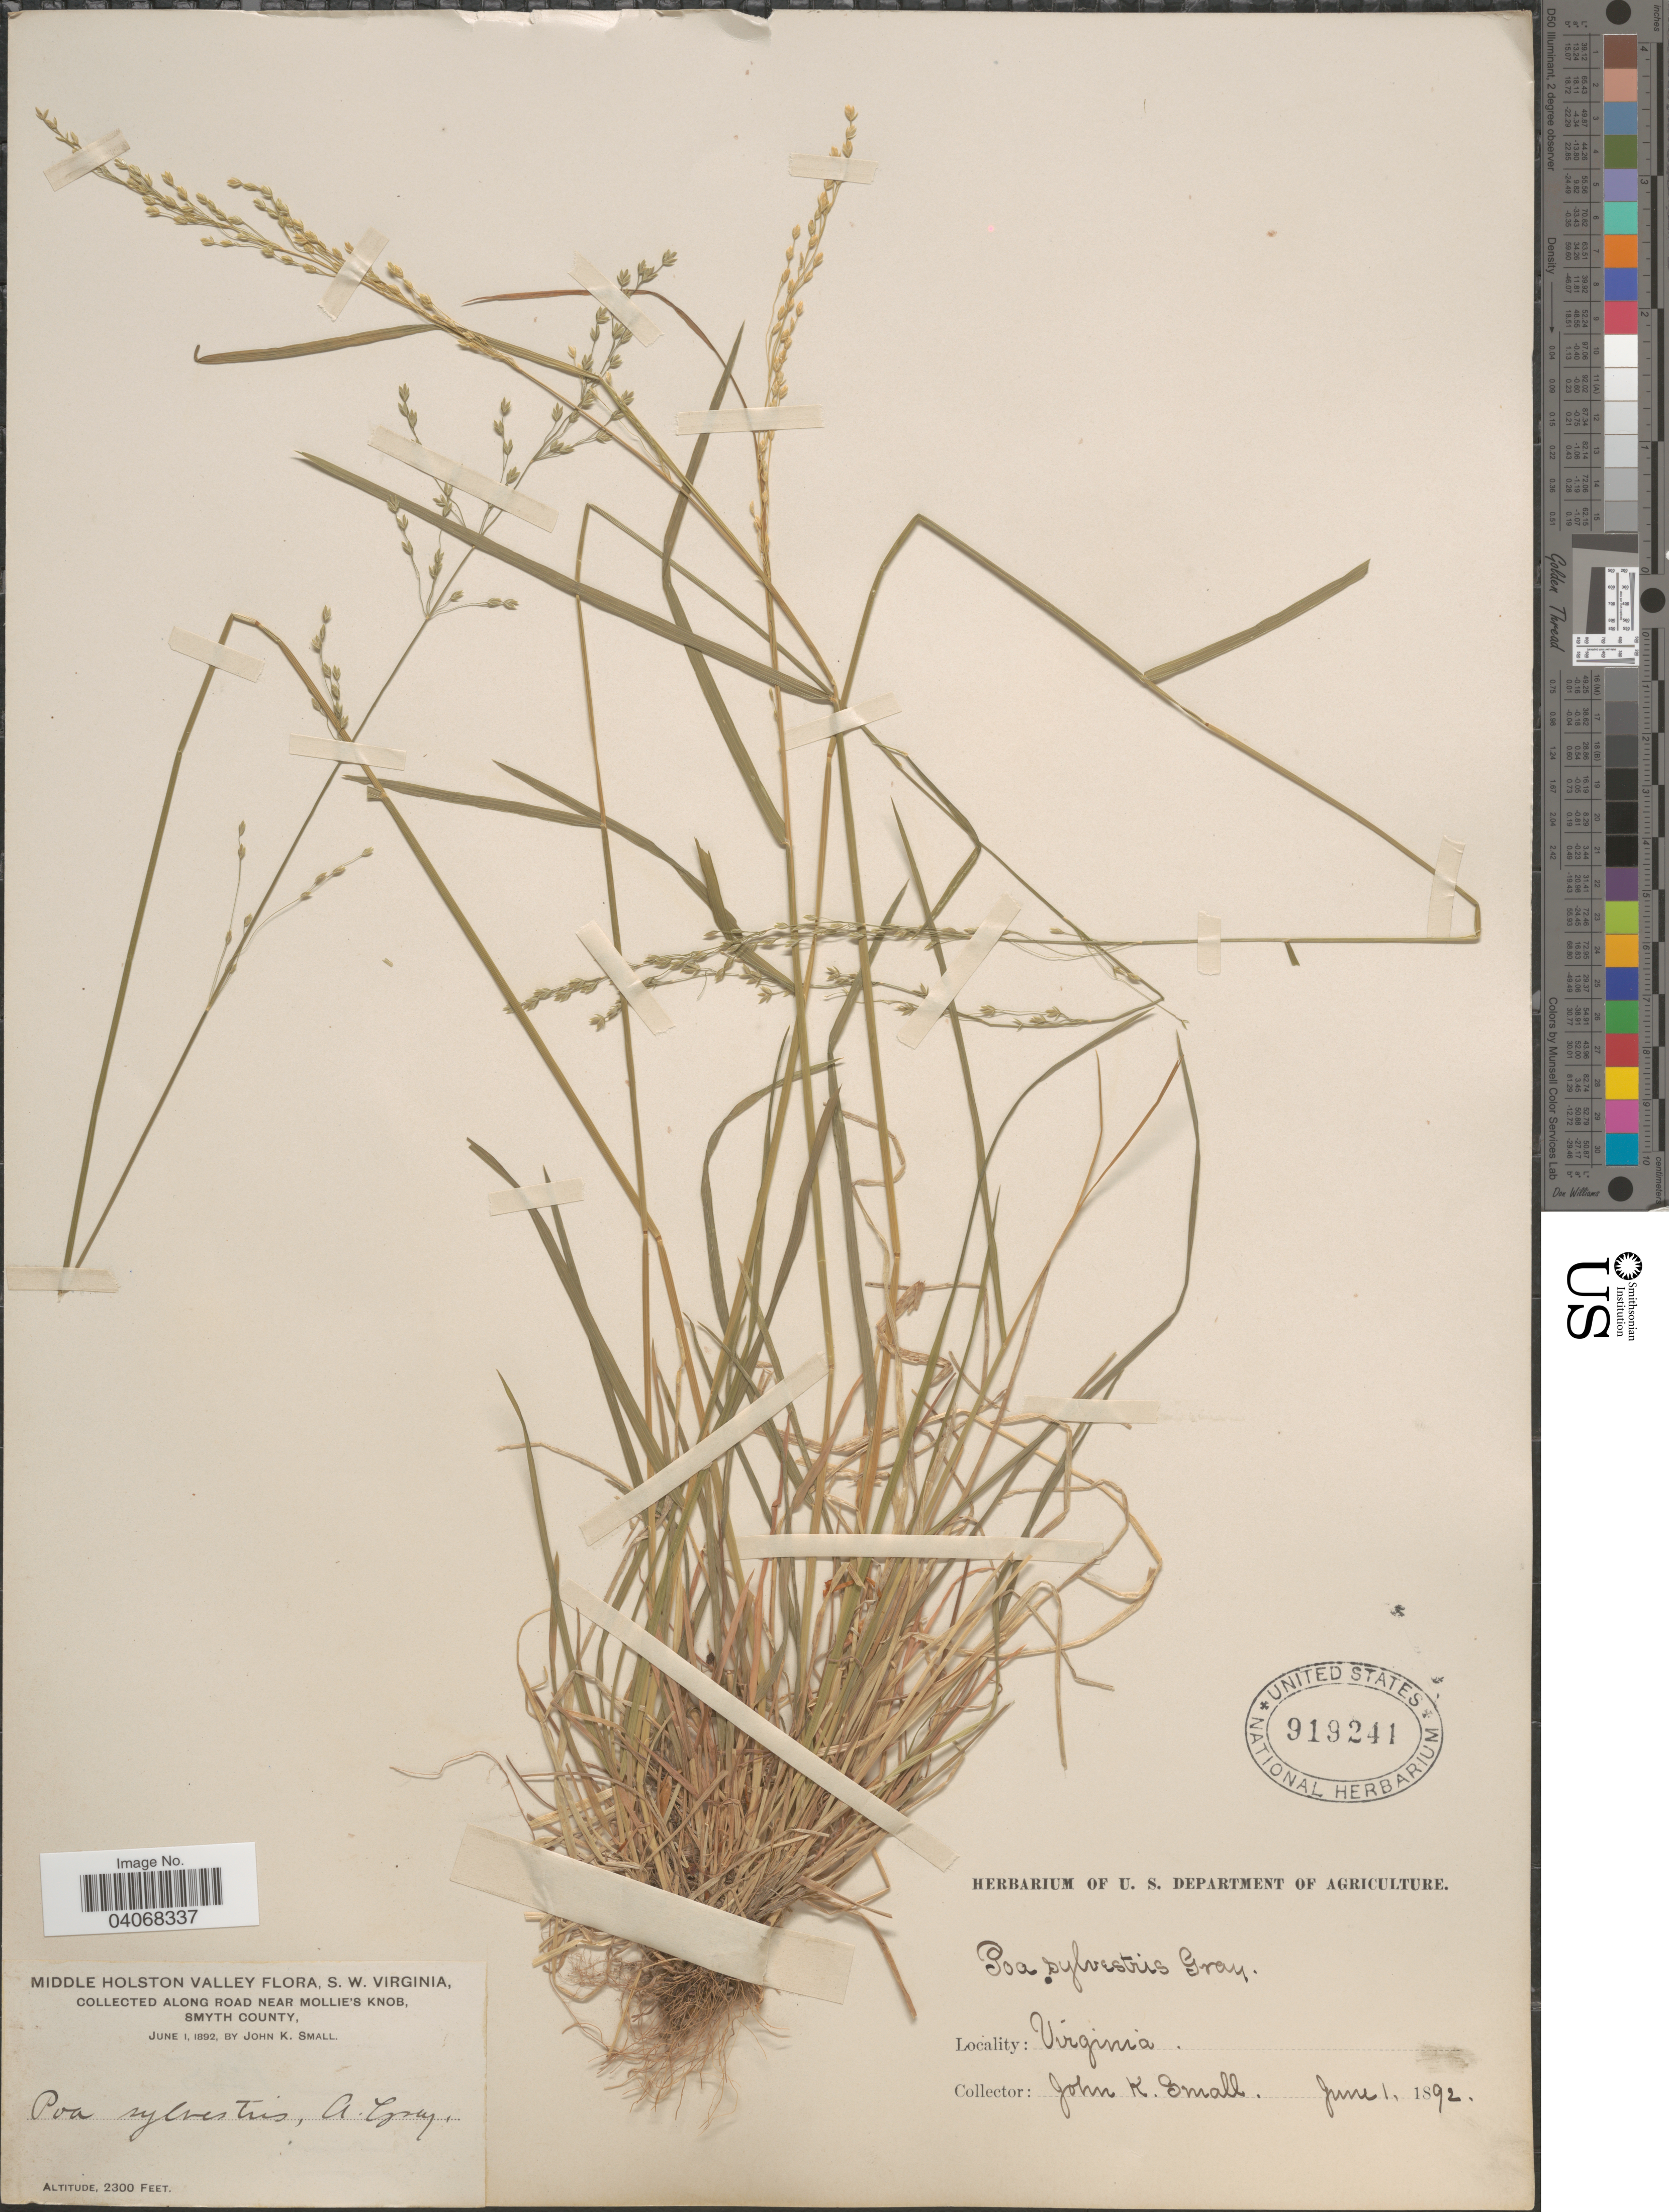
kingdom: Plantae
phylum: Tracheophyta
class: Liliopsida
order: Poales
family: Poaceae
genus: Poa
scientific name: Poa sylvestris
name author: A. Gray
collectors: J. K. Small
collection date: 1892-06-01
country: United States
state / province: Virginia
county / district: Smyth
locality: Middle Holston Valley, S. W. Virginia. Along road near Mollie's Knob, Smyth County.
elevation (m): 701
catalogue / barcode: US 919241